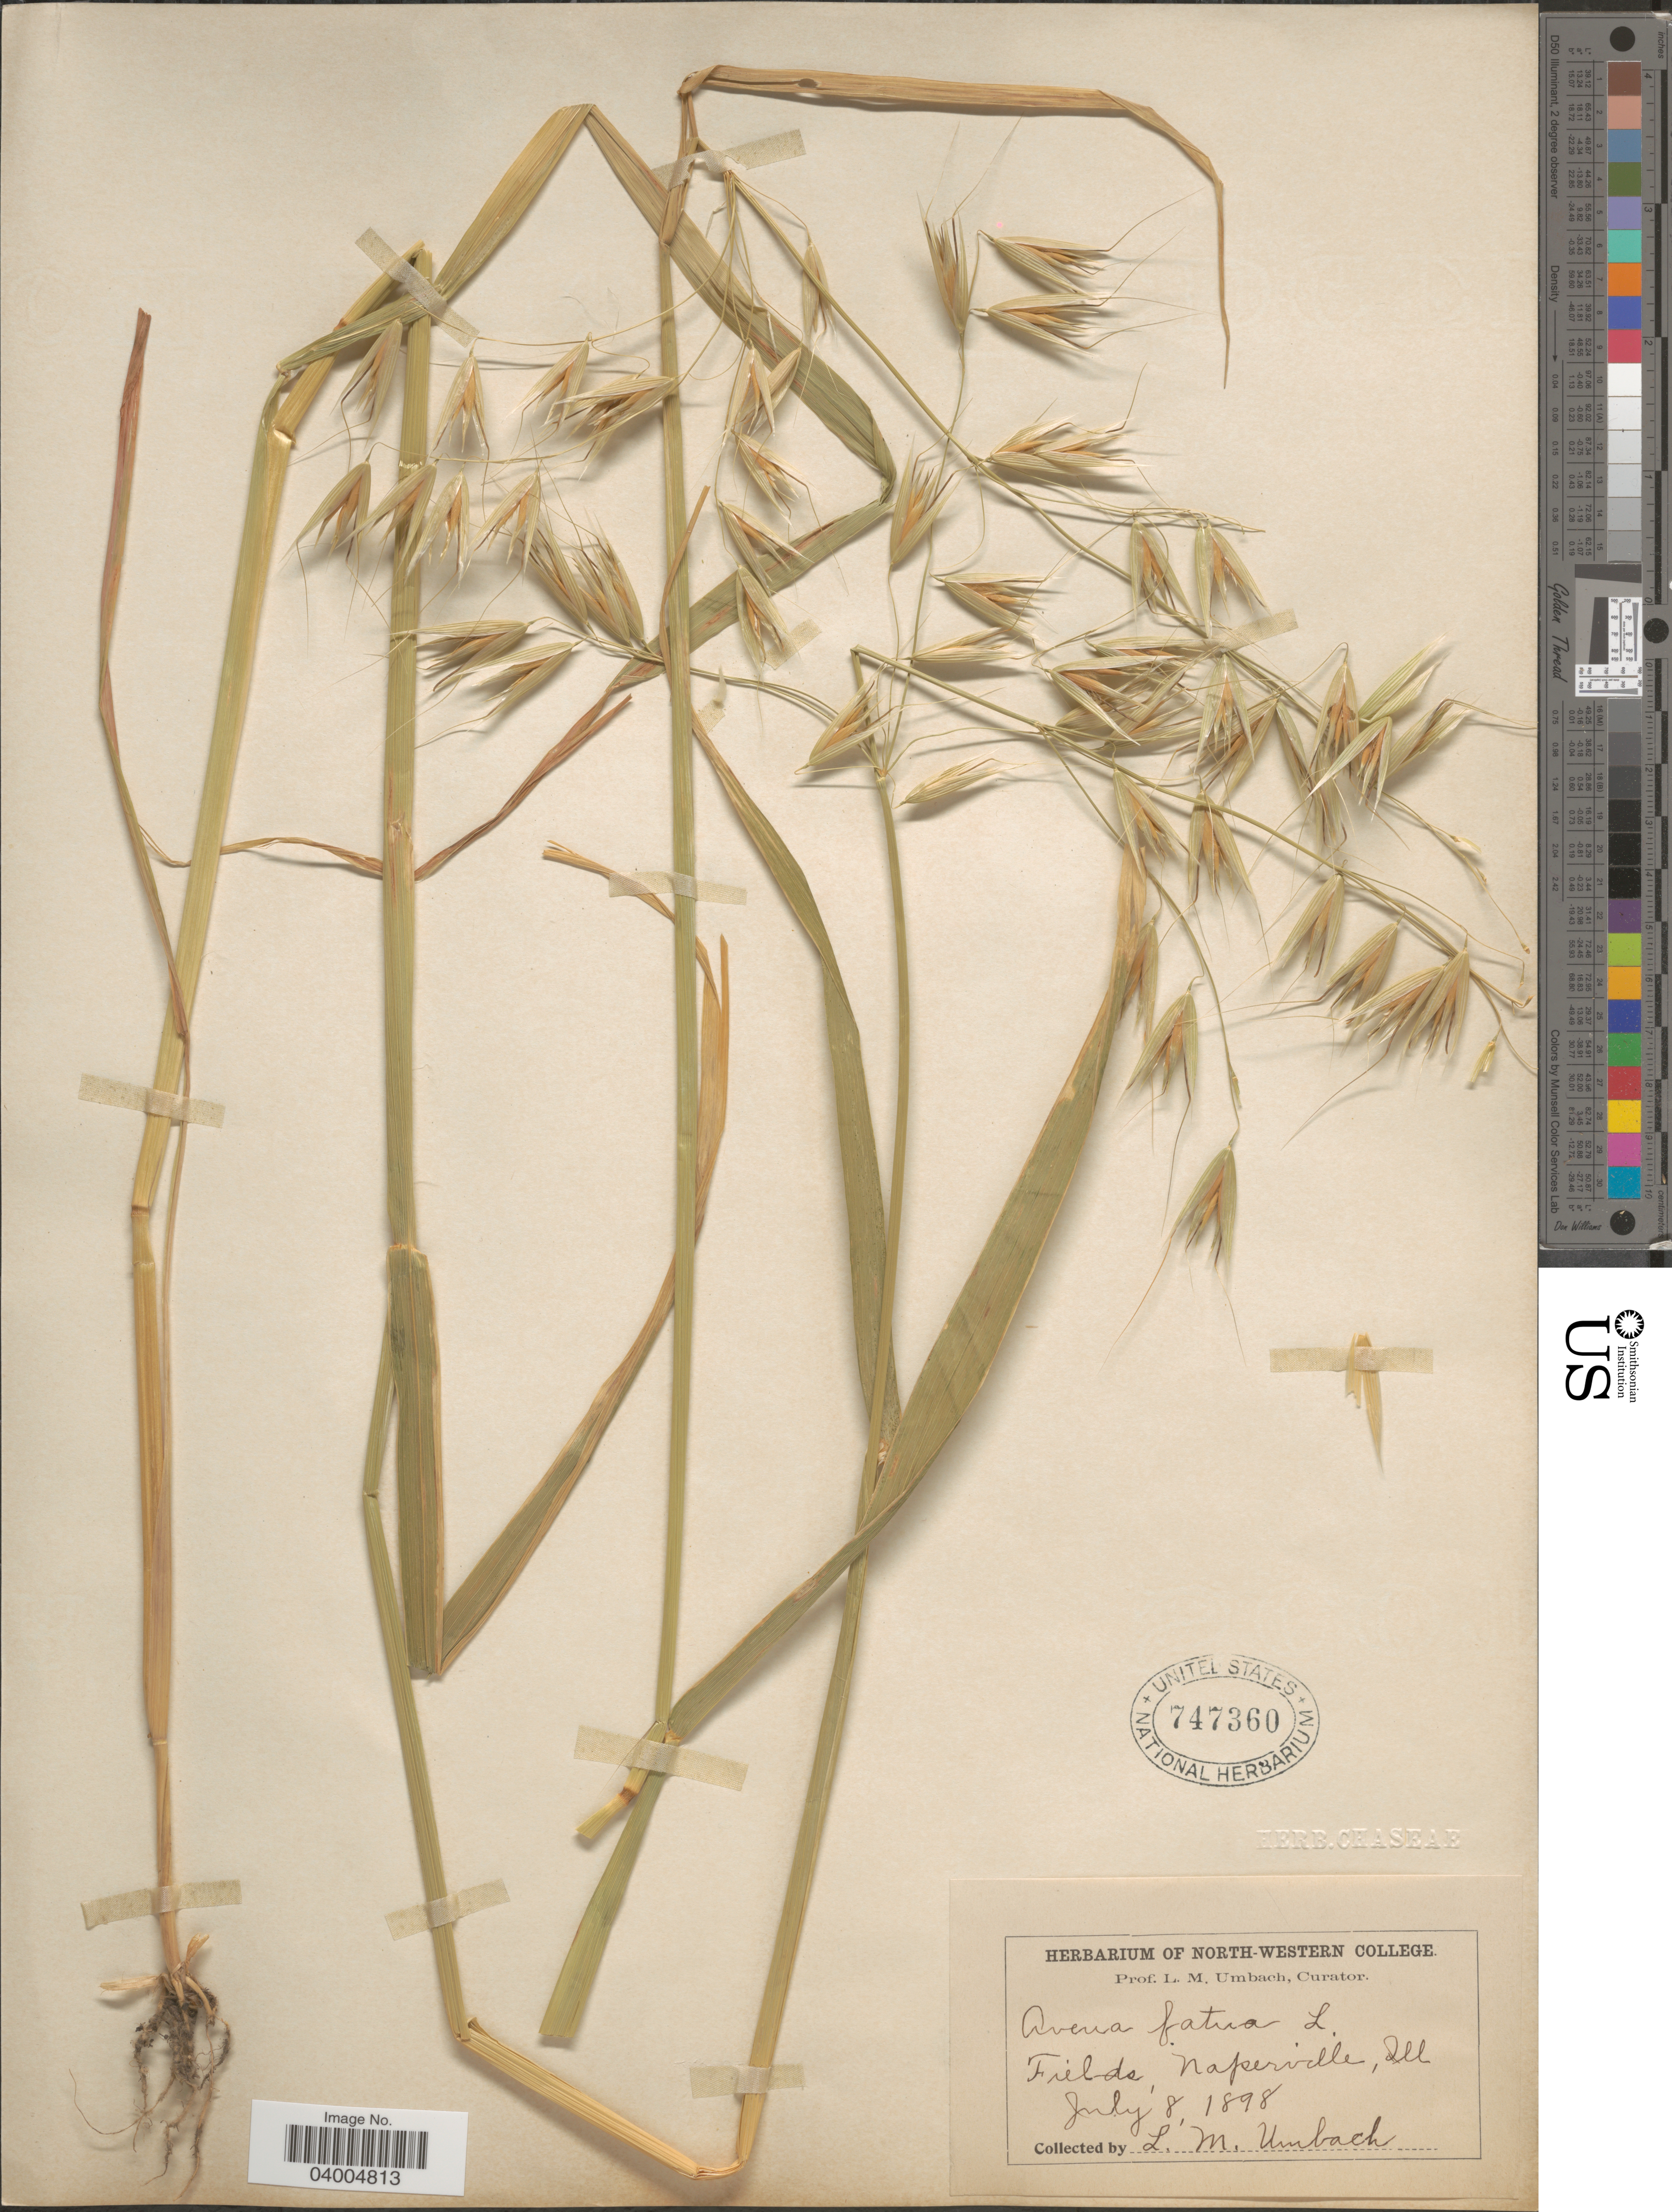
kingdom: Plantae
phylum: Tracheophyta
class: Liliopsida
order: Poales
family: Poaceae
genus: Avena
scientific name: Avena fatua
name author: L.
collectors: L. M. Umbach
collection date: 1898-07-08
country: United States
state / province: Illinois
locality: Fields, Naperville.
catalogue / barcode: US 747360